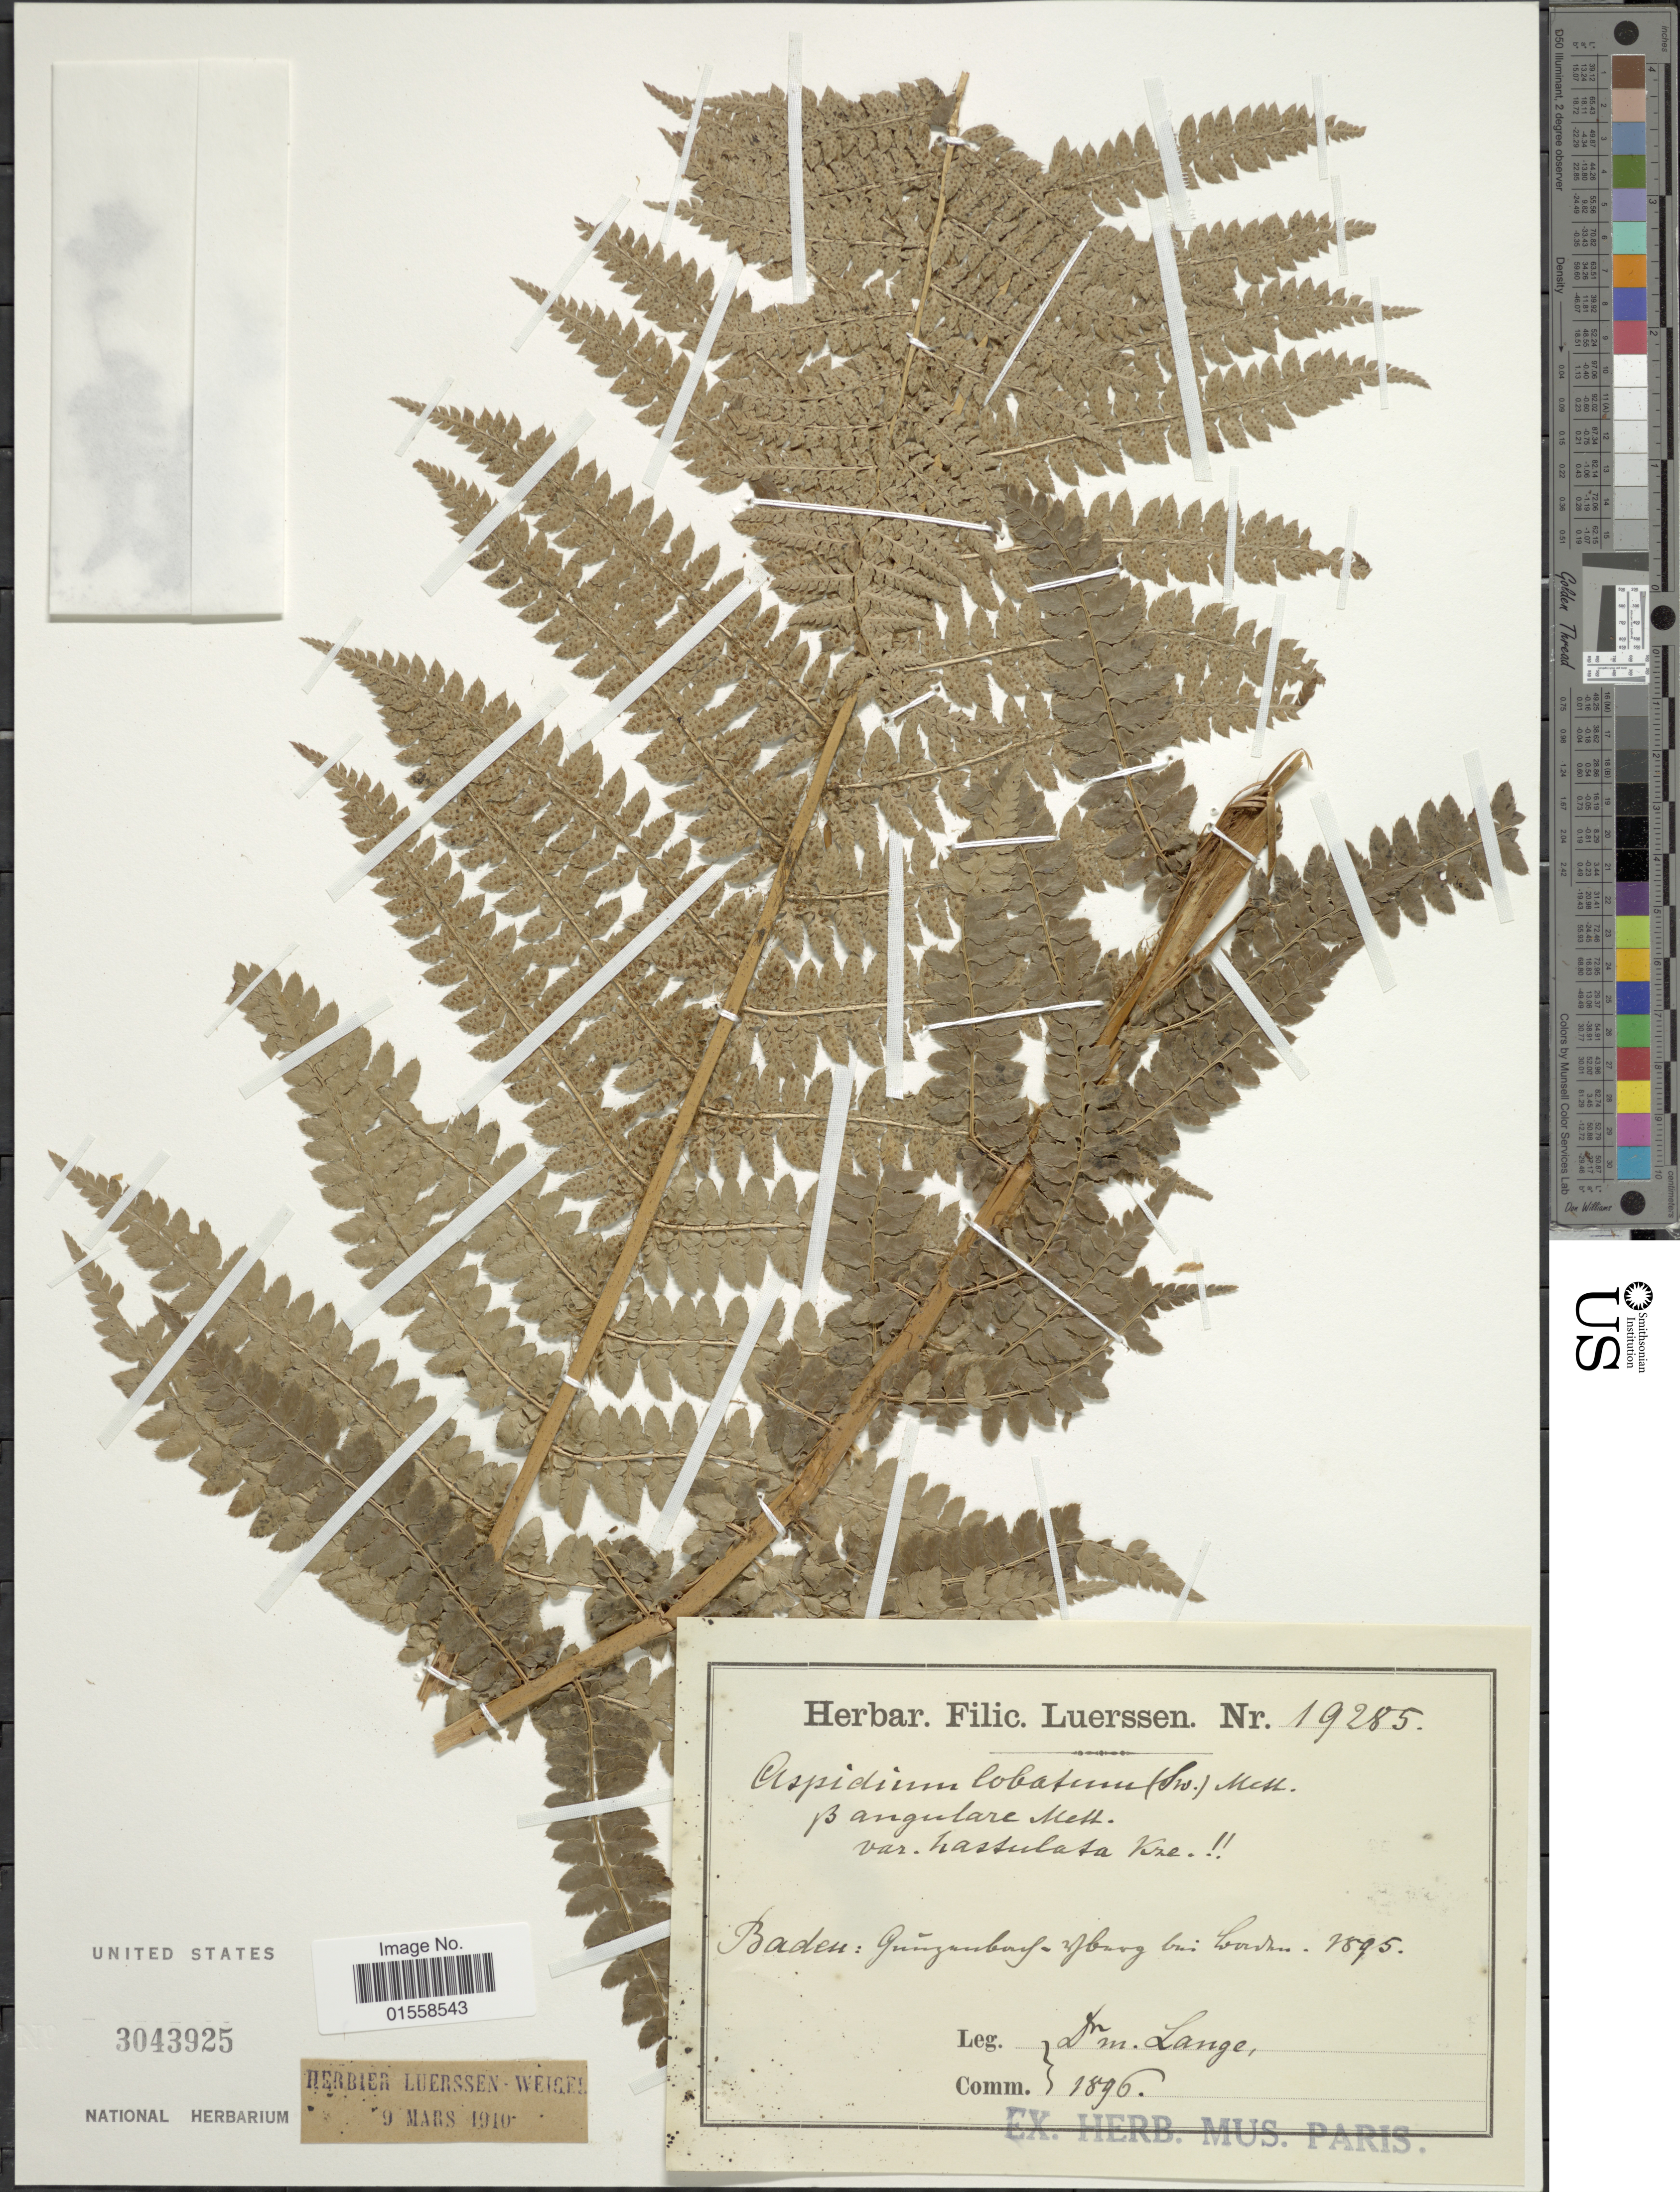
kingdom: Plantae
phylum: Tracheophyta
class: Polypodiopsida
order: Polypodiales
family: Dryopteridaceae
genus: Polystichum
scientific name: Polystichum aculeatum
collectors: -- Lange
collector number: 19285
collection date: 1895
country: Germany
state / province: Baden-Württemberg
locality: Baden: [illegible text]burg bai Warden.[interpreted]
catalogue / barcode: US 3043925